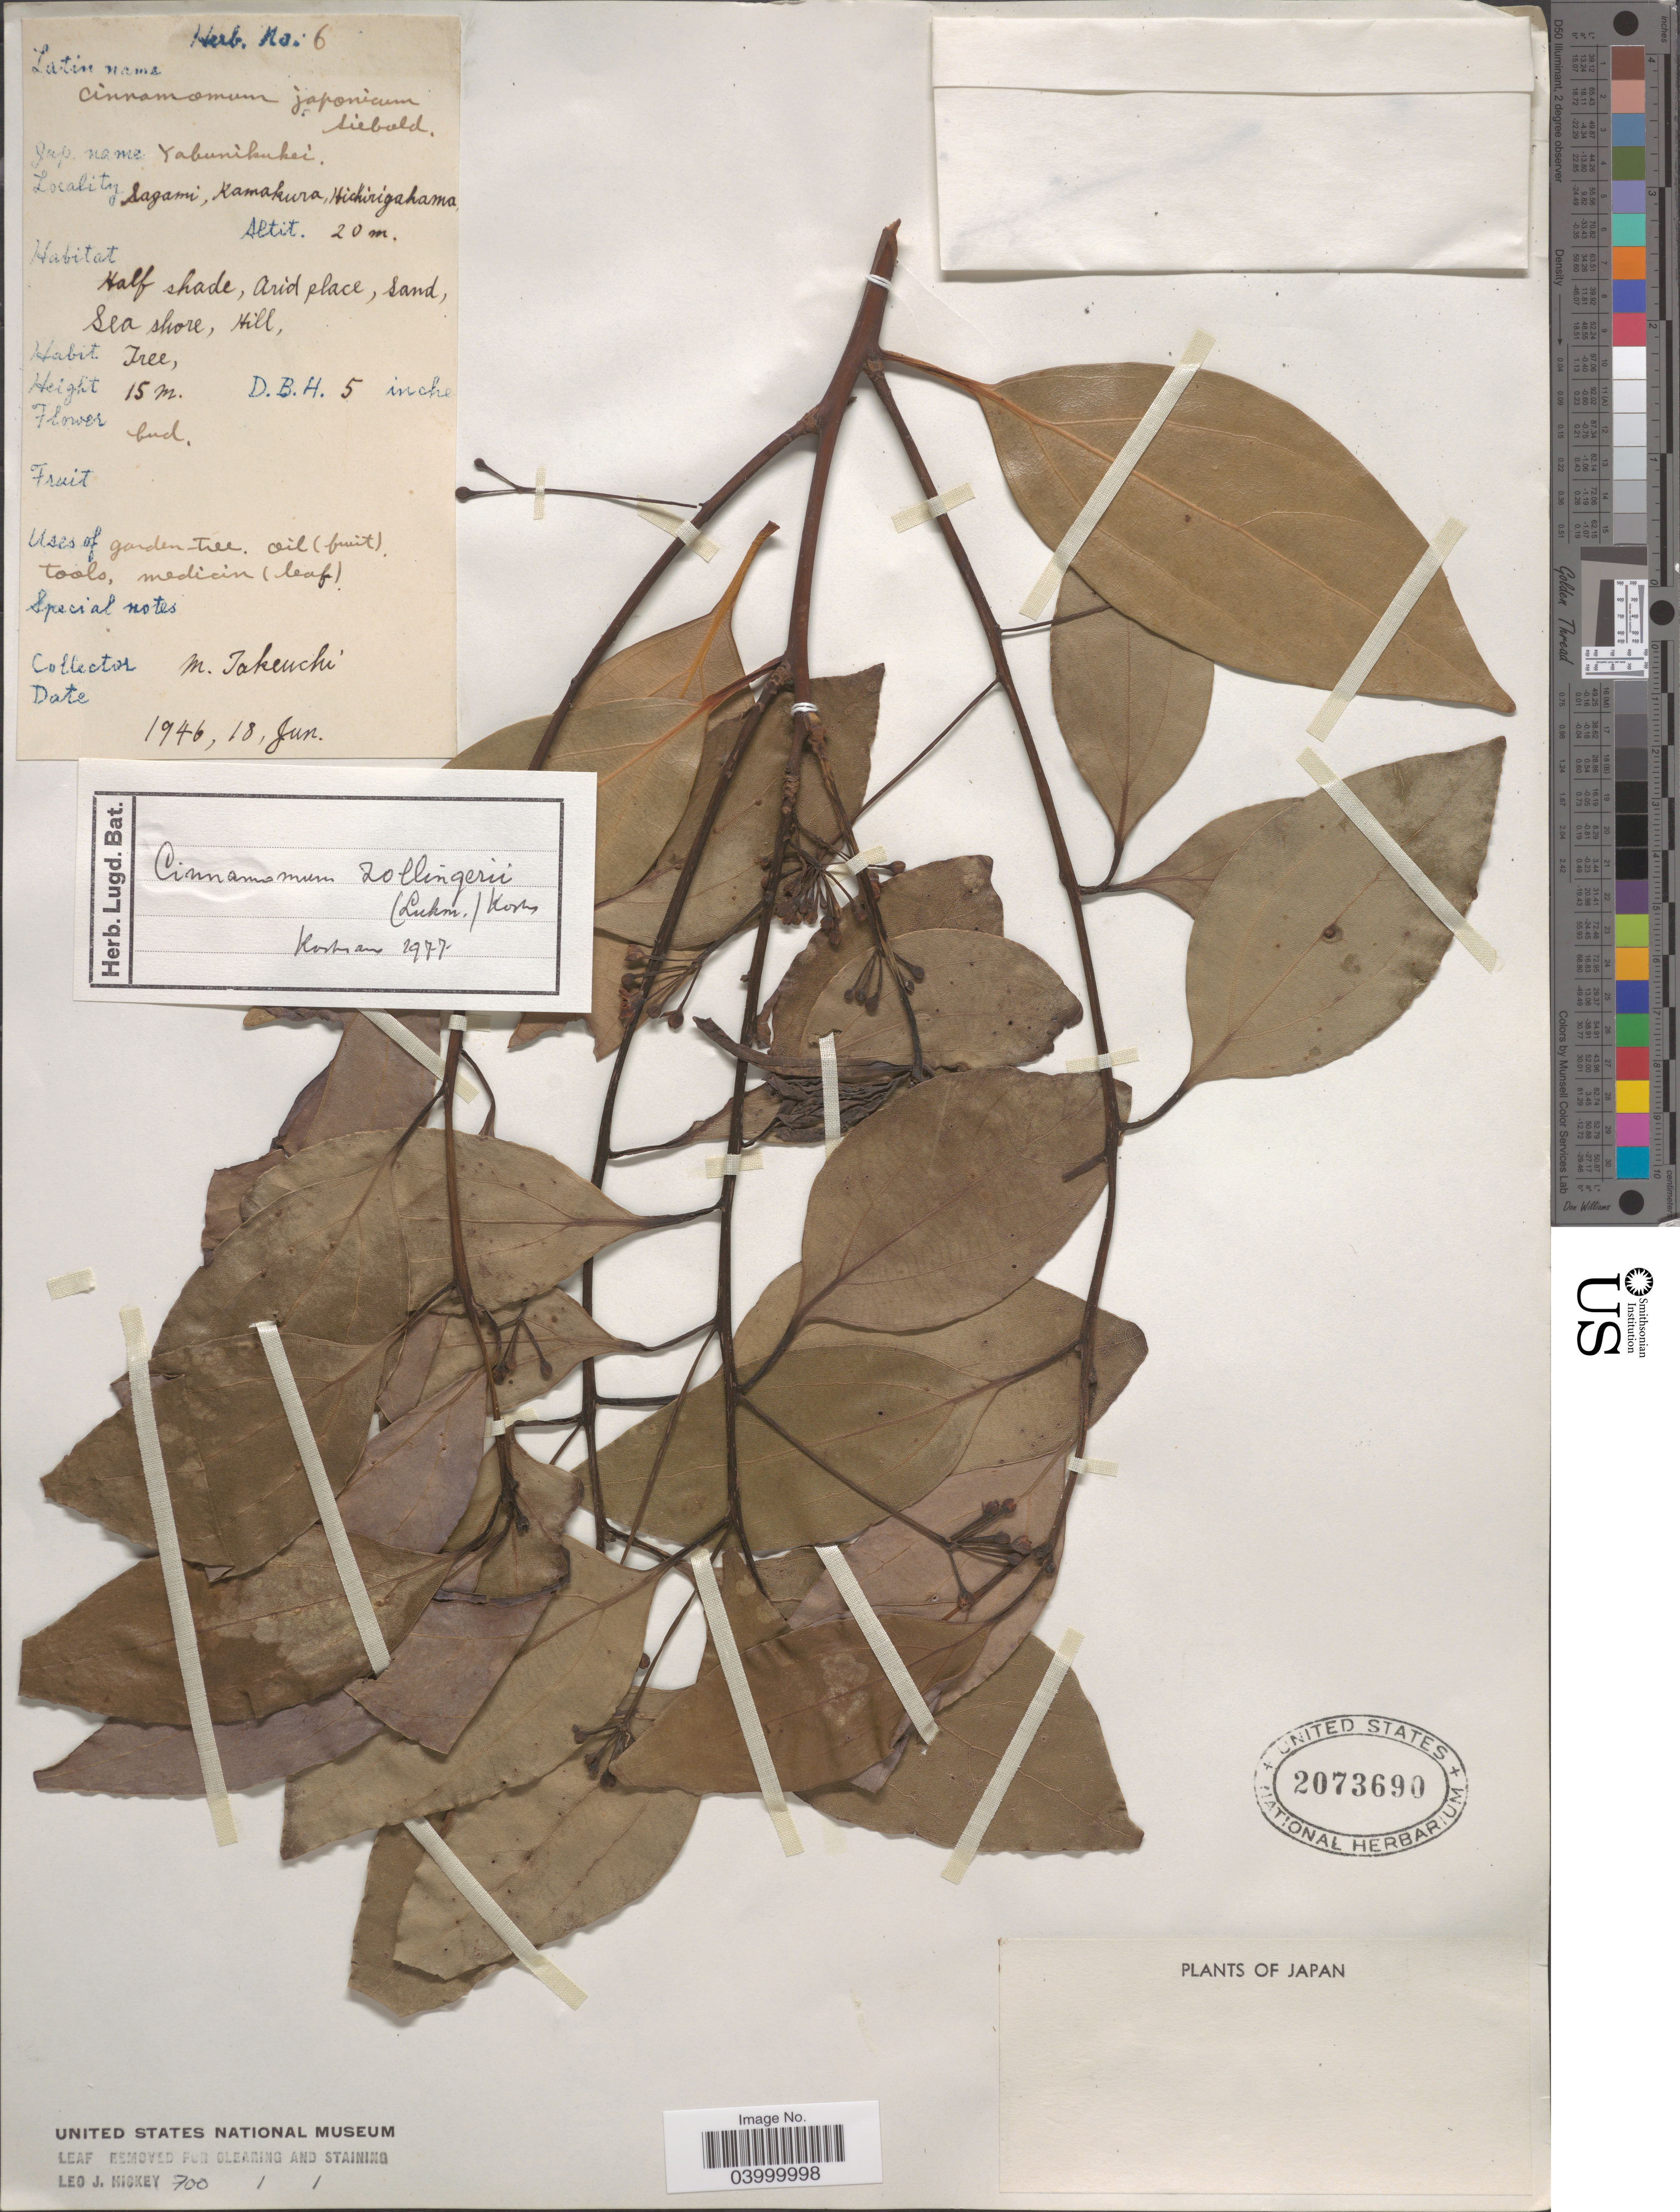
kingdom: Plantae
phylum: Tracheophyta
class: Magnoliopsida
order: Laurales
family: Lauraceae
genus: Cinnamomum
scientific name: Cinnamomum zollingeri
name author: Lukman.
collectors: M. Takeuchi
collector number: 6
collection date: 1946-06-18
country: Japan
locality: Sagami, Kamakura, Hichirigahama.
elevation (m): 20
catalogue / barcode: US 2073690